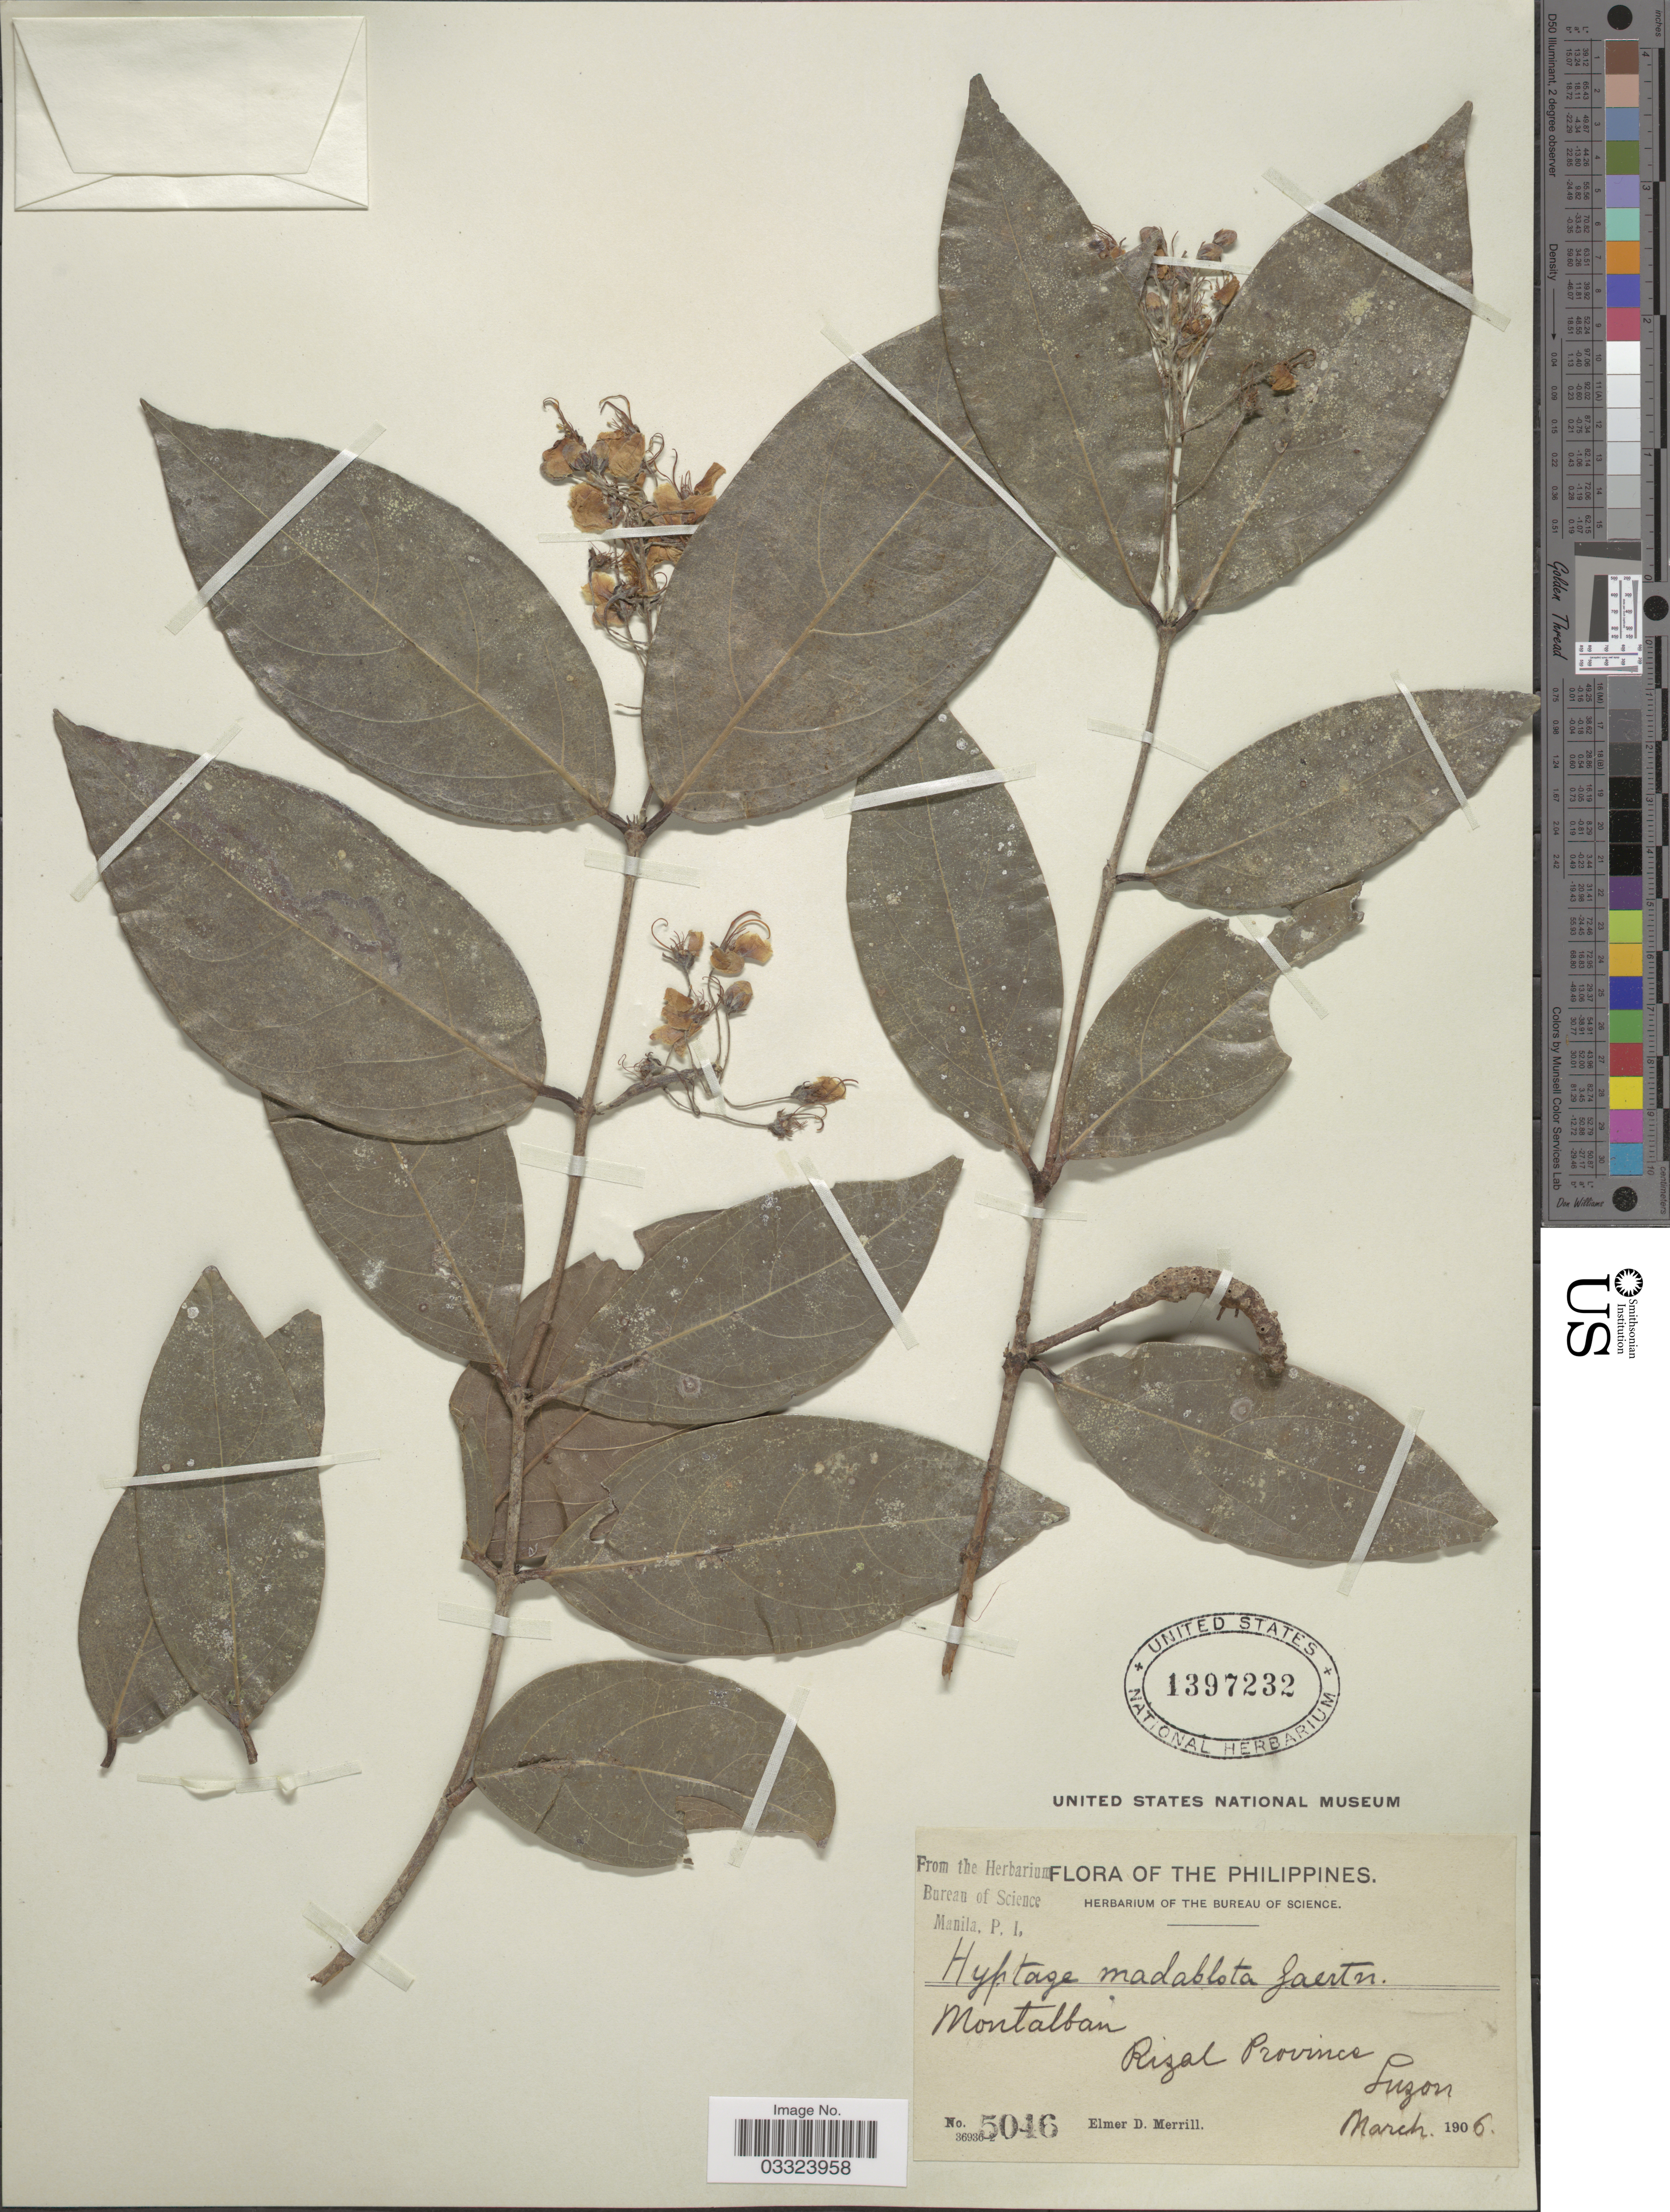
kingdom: Plantae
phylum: Tracheophyta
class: Magnoliopsida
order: Malpighiales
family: Malpighiaceae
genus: Hiptage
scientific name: Hiptage benghalensis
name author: (L.) Kurz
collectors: E. D. Merrill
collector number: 5046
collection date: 1906-03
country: Philippines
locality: Montalban, Rizal Province, Luzon.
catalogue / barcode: US 1397232